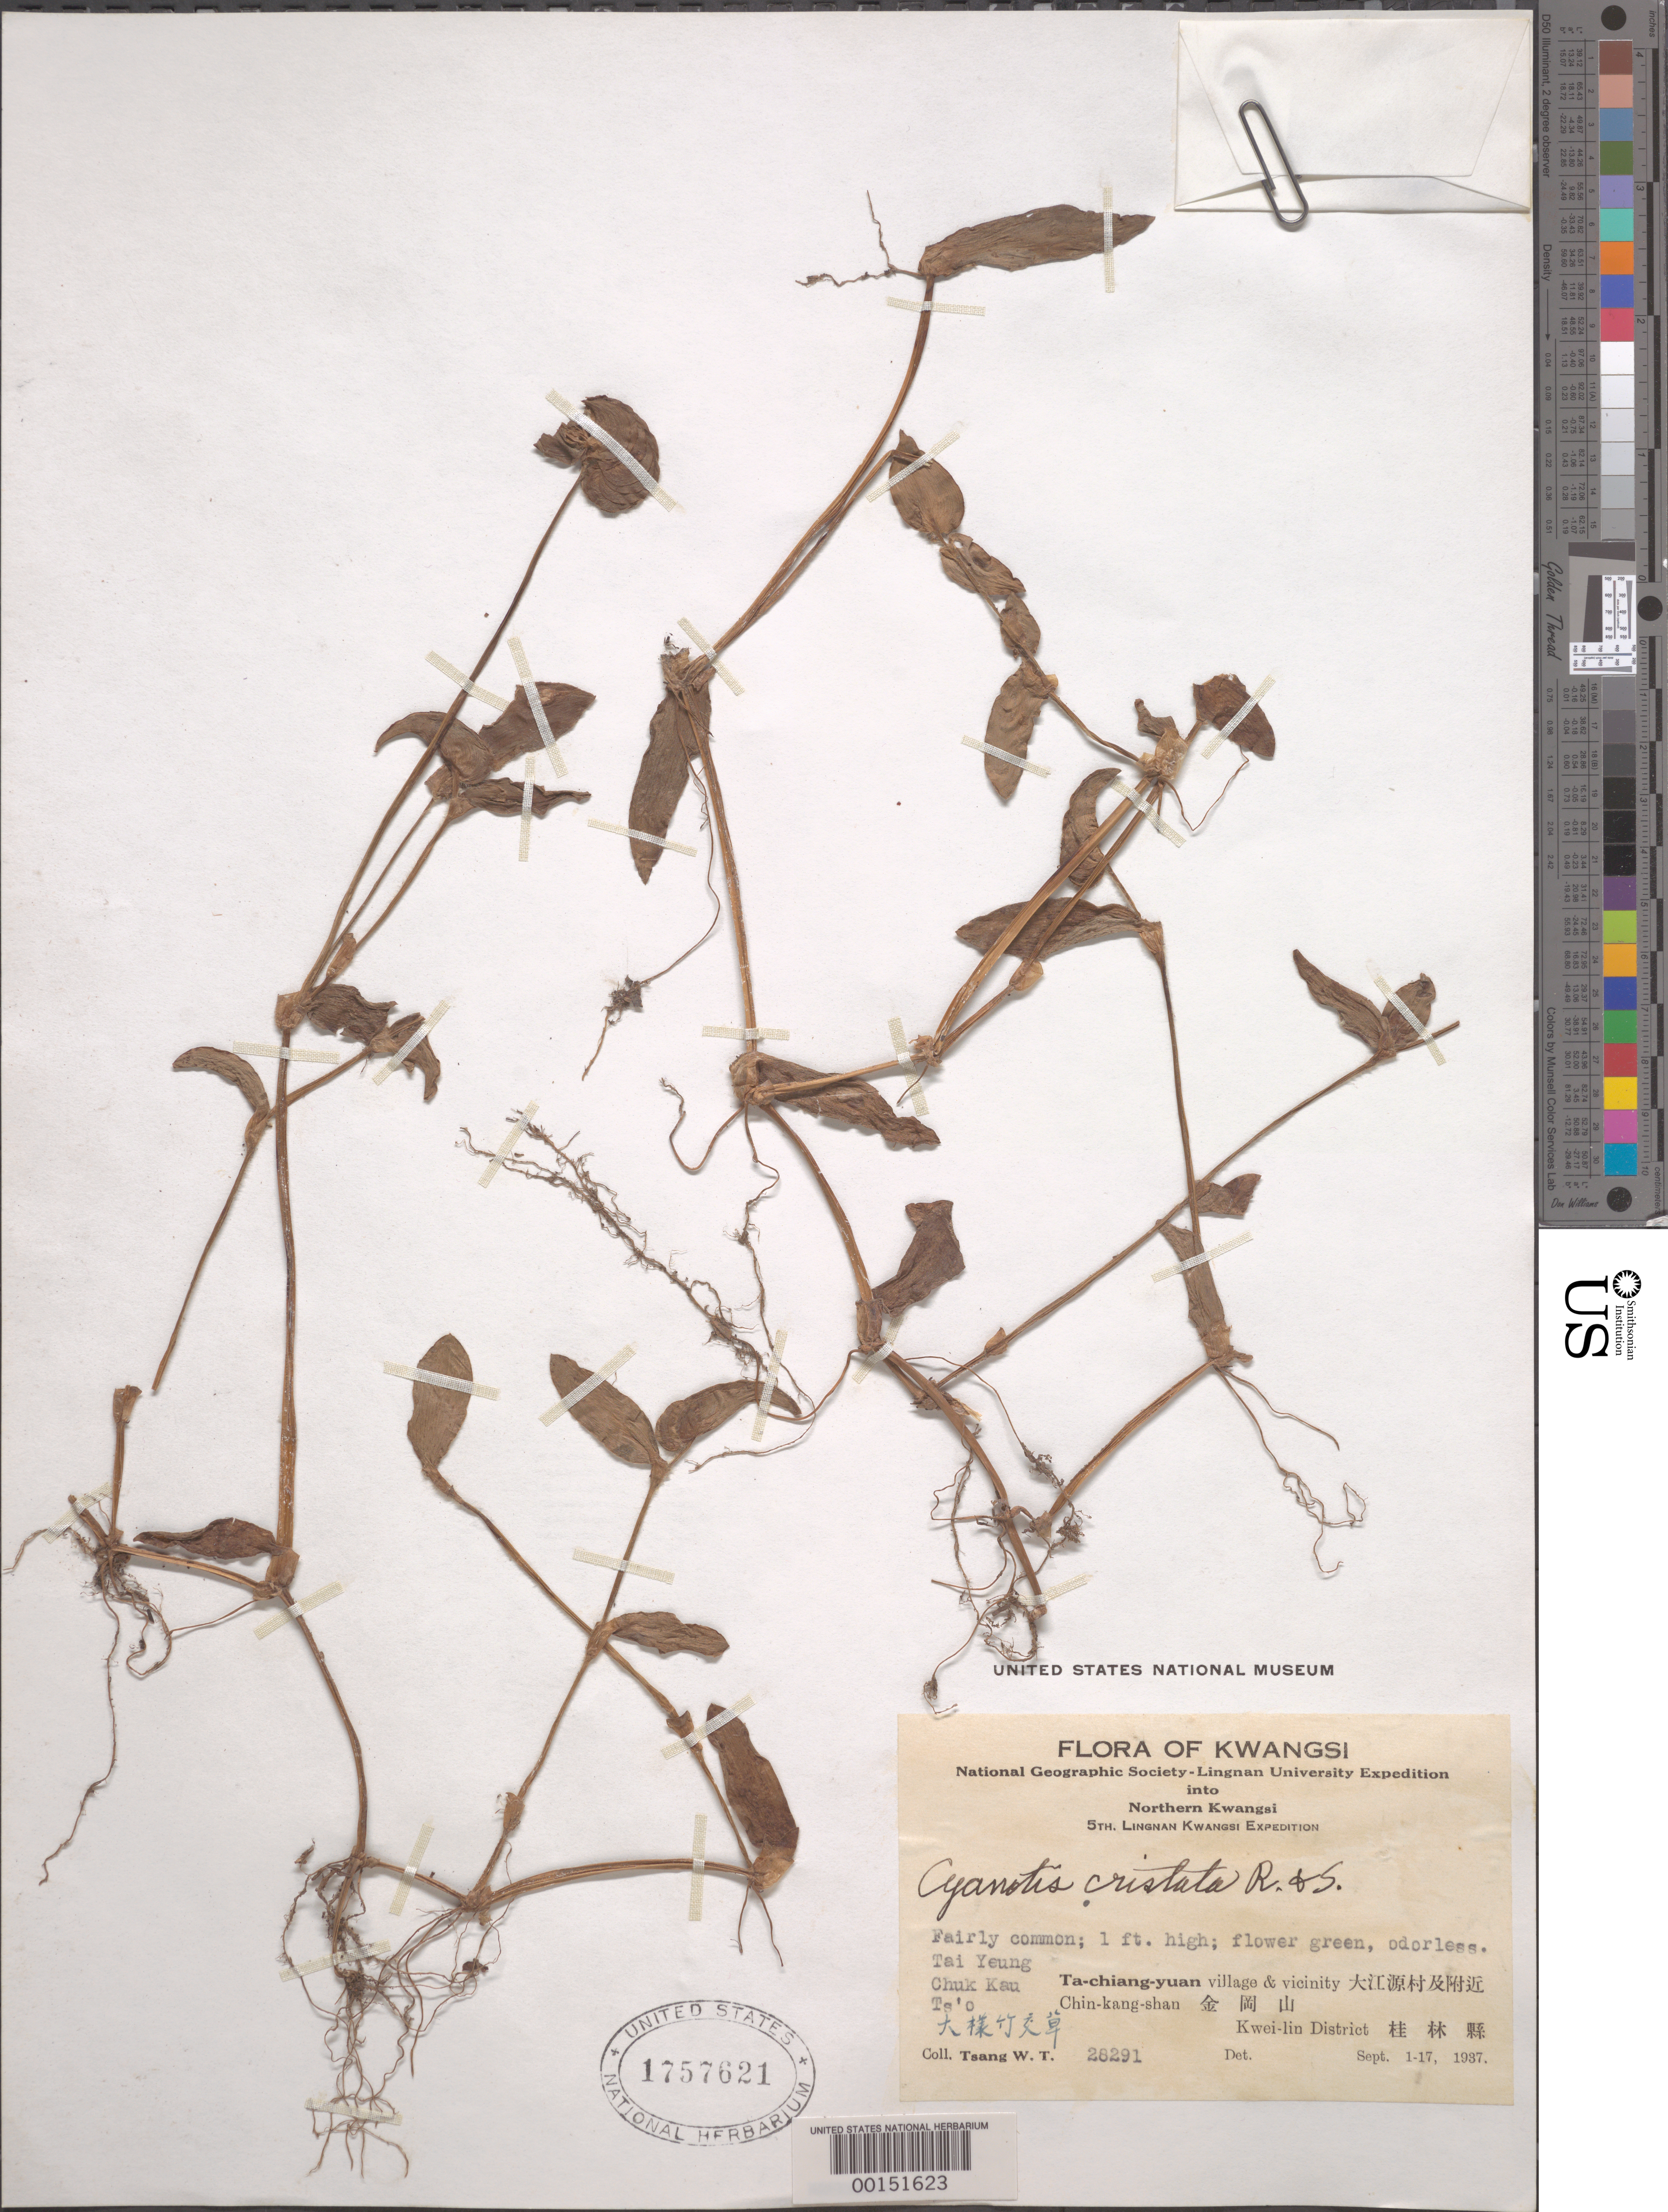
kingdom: Plantae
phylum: Tracheophyta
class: Liliopsida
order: Commelinales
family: Commelinaceae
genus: Cyanotis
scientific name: Cyanotis cristata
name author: (L.) D. Don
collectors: W. T. Tsang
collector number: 28291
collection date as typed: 01 Sep 1937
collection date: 1937-09-01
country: China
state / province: Jiangxi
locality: Tai yeung, chuk kau ts'o; ta-chiang-yuan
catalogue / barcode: US 1757621